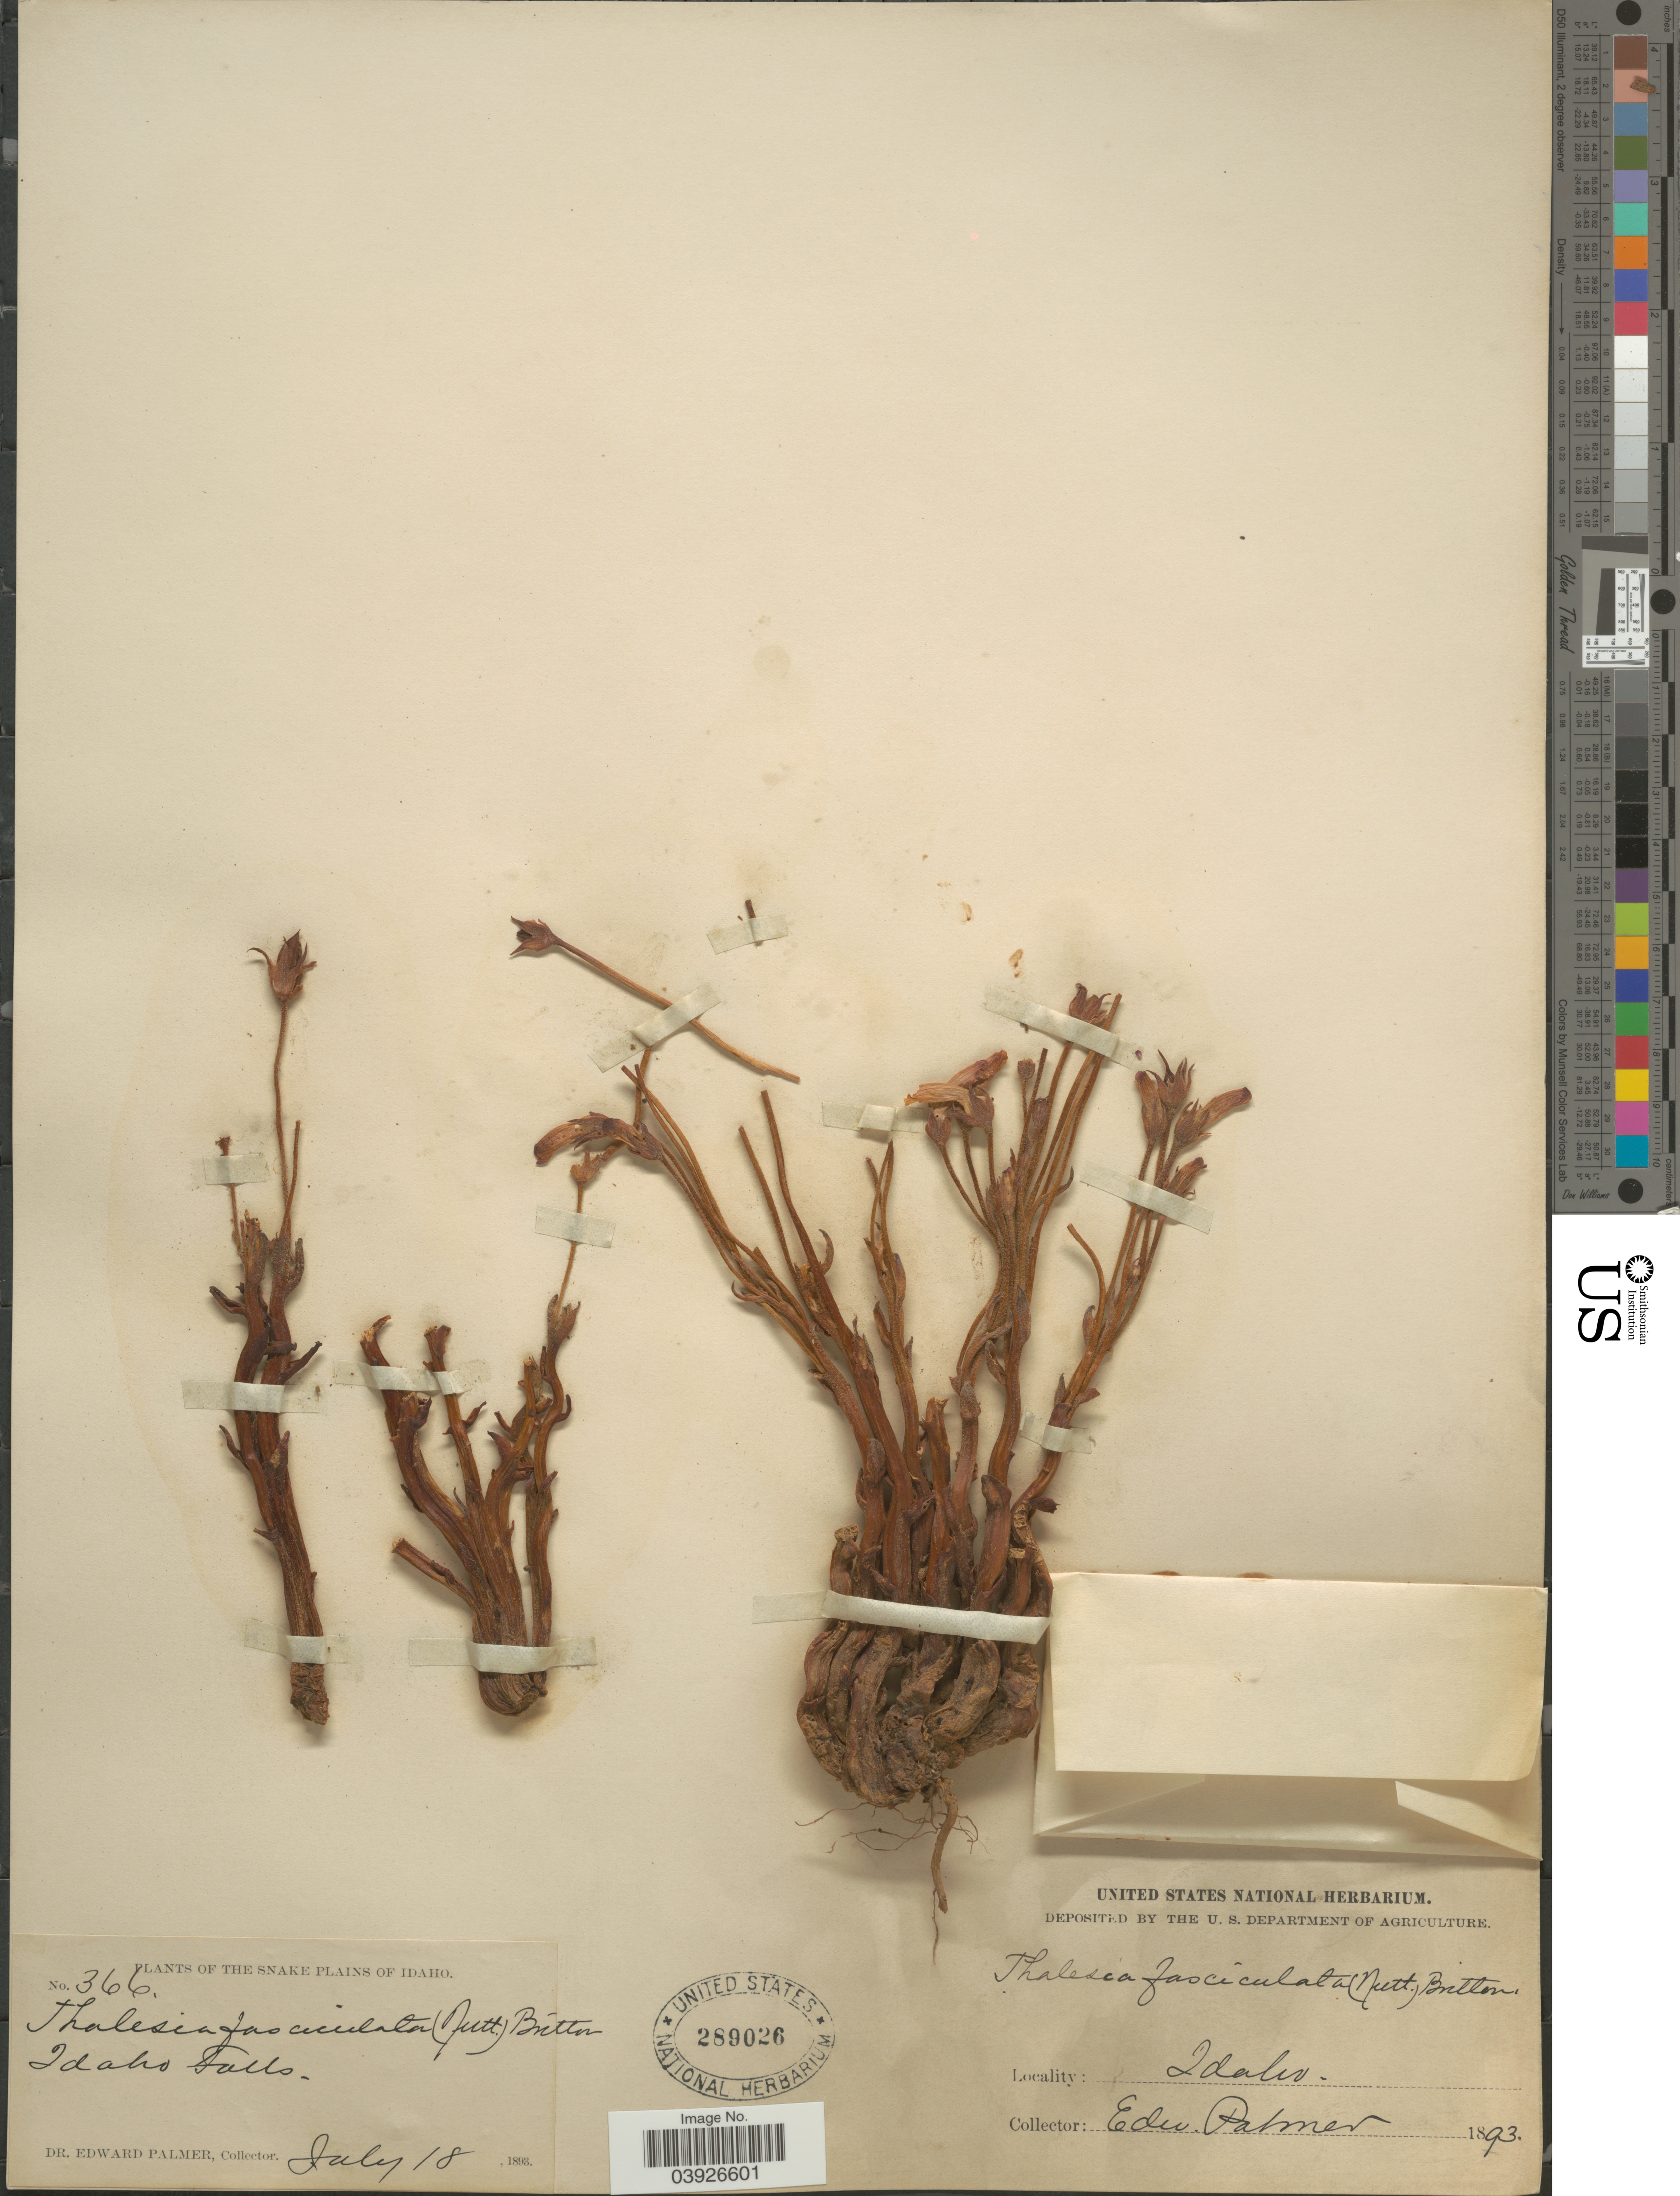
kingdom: Plantae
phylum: Tracheophyta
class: Magnoliopsida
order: Lamiales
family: Orobanchaceae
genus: Aphyllon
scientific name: Aphyllon fasciculatum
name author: (Nutt.) Torr. & A. Gray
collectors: E. Palmer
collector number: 366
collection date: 1893-07-18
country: United States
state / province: Idaho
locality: The Snake Plains of Idaho. Idaho Falls.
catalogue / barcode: US 289026